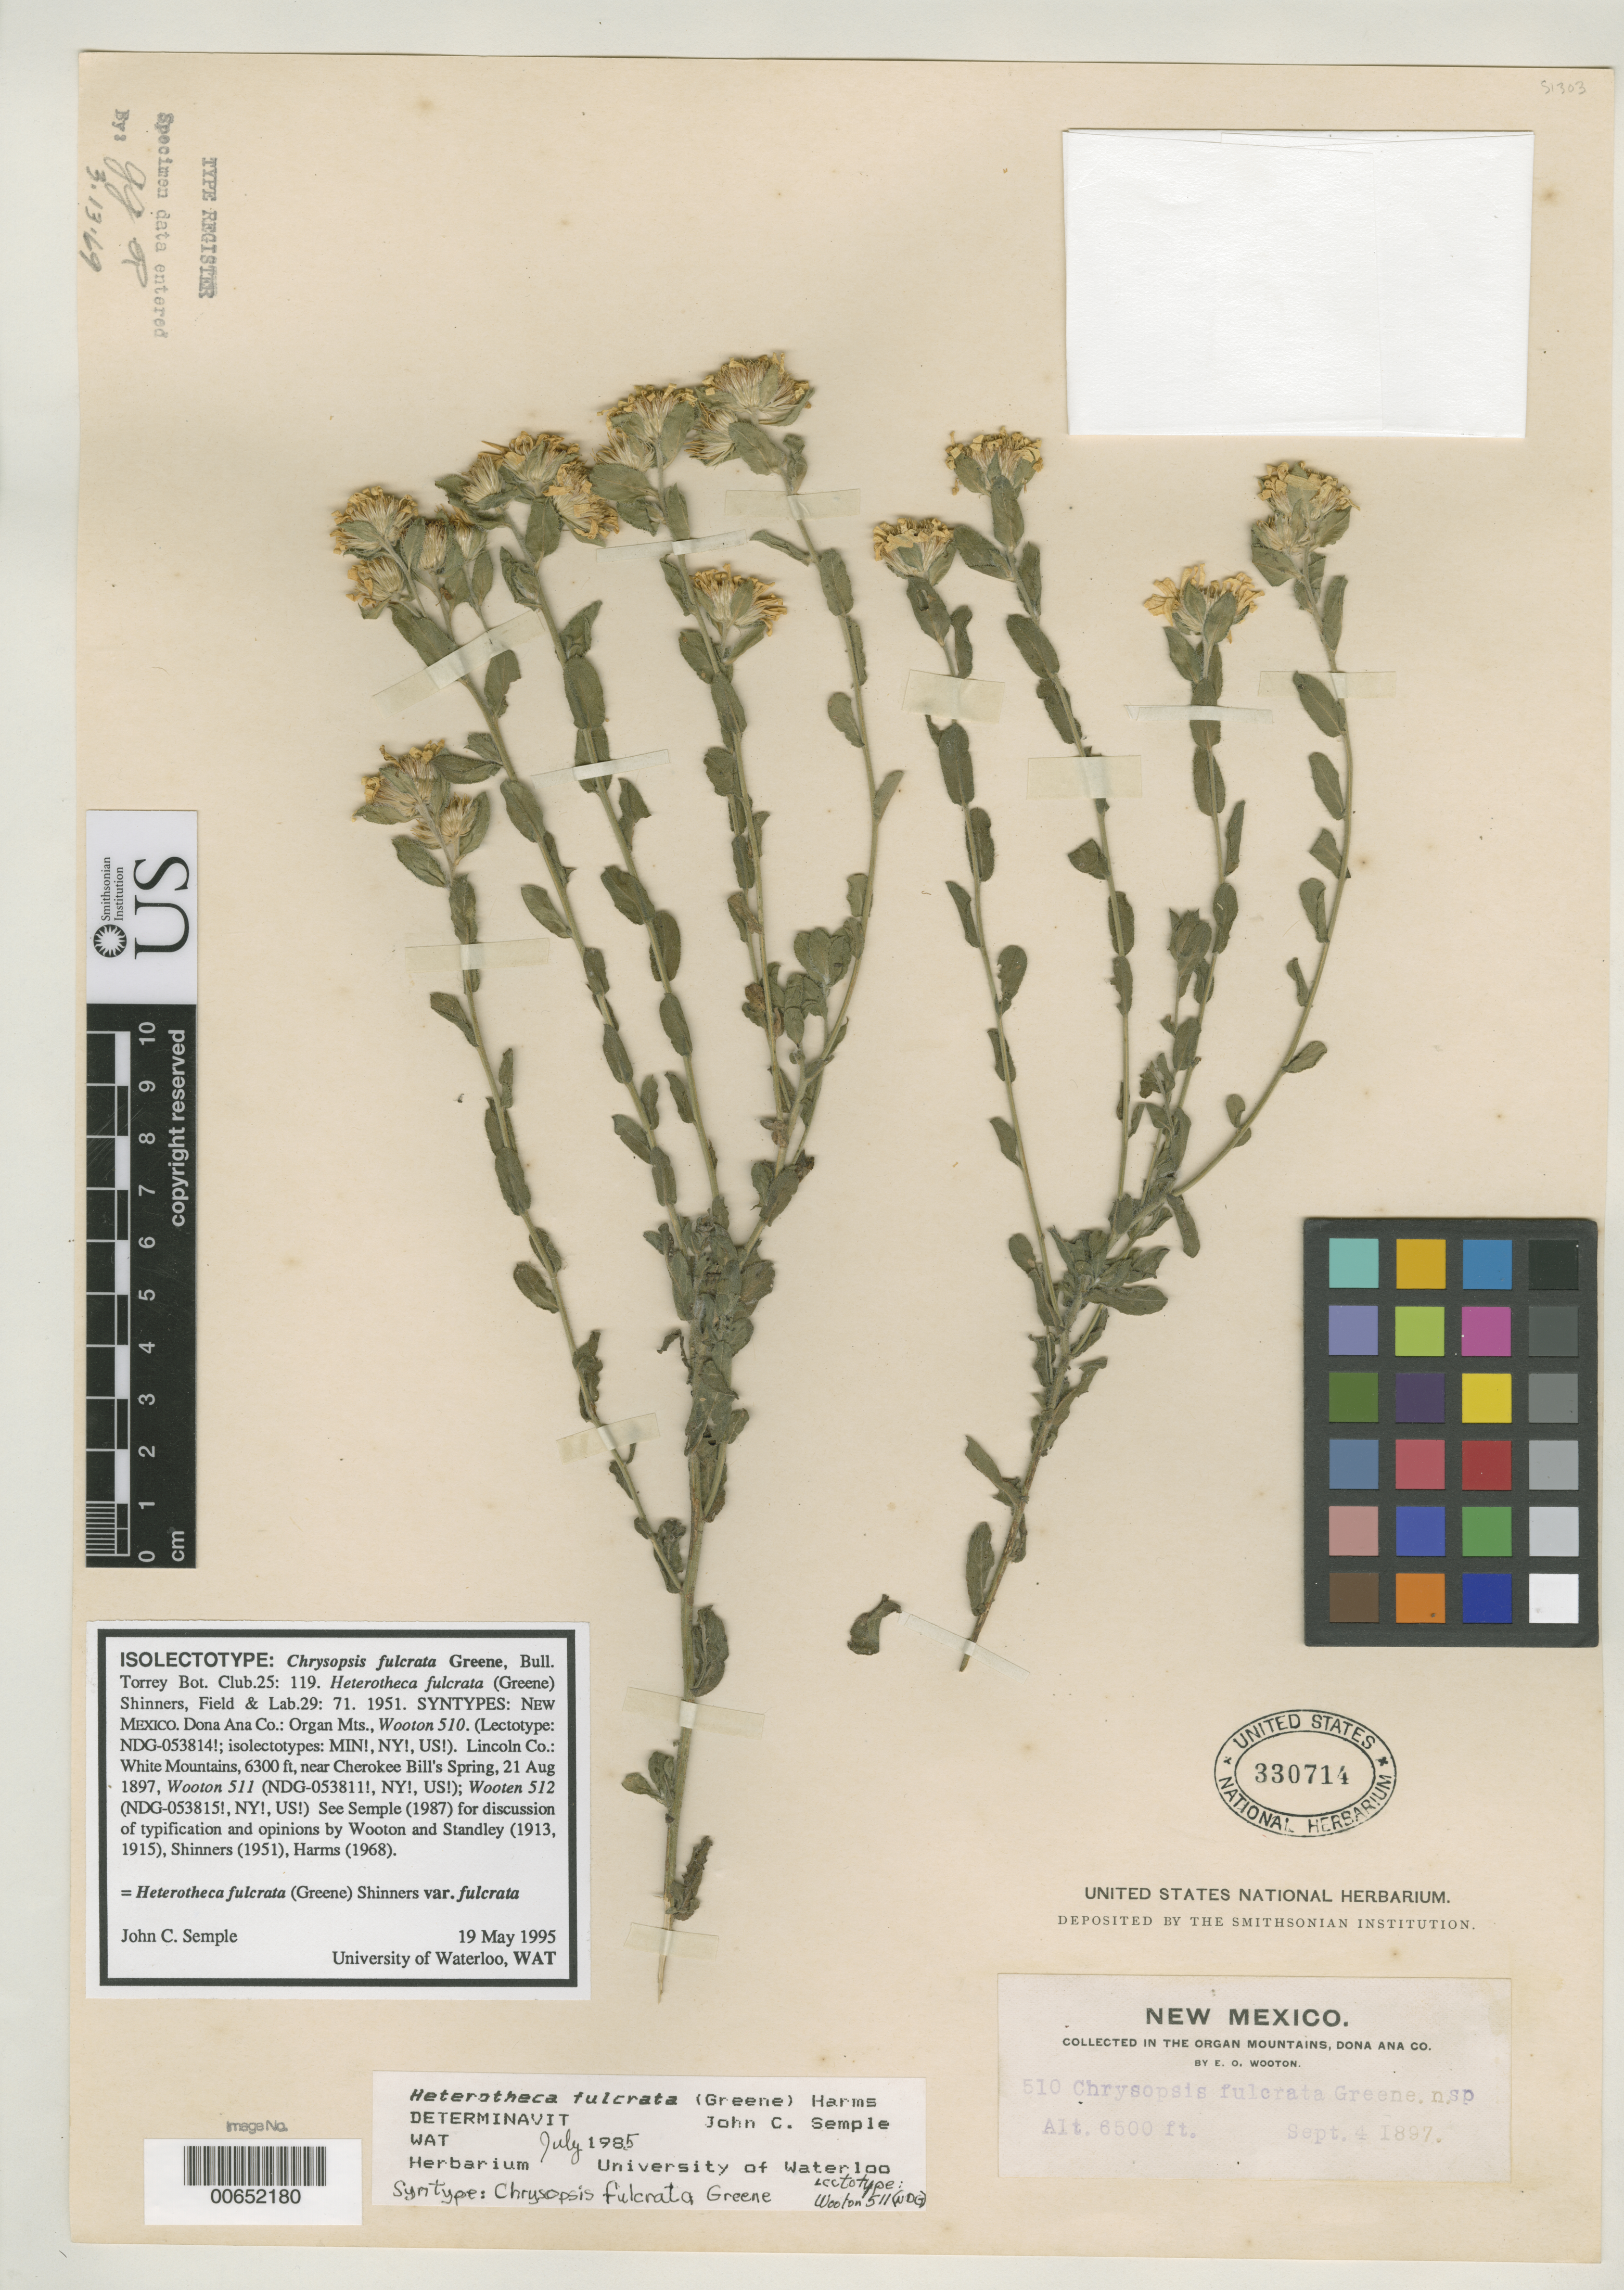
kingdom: Plantae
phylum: Tracheophyta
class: Magnoliopsida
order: Asterales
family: Asteraceae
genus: Chrysopsis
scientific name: Chrysopsis fulcrata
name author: Greene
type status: Type Collection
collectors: E. O. Wooton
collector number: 510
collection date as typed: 04 Sep 1897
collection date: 1897-09-04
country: United States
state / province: New Mexico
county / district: Dona Ana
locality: Organ Mts.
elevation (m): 2073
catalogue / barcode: US 330714